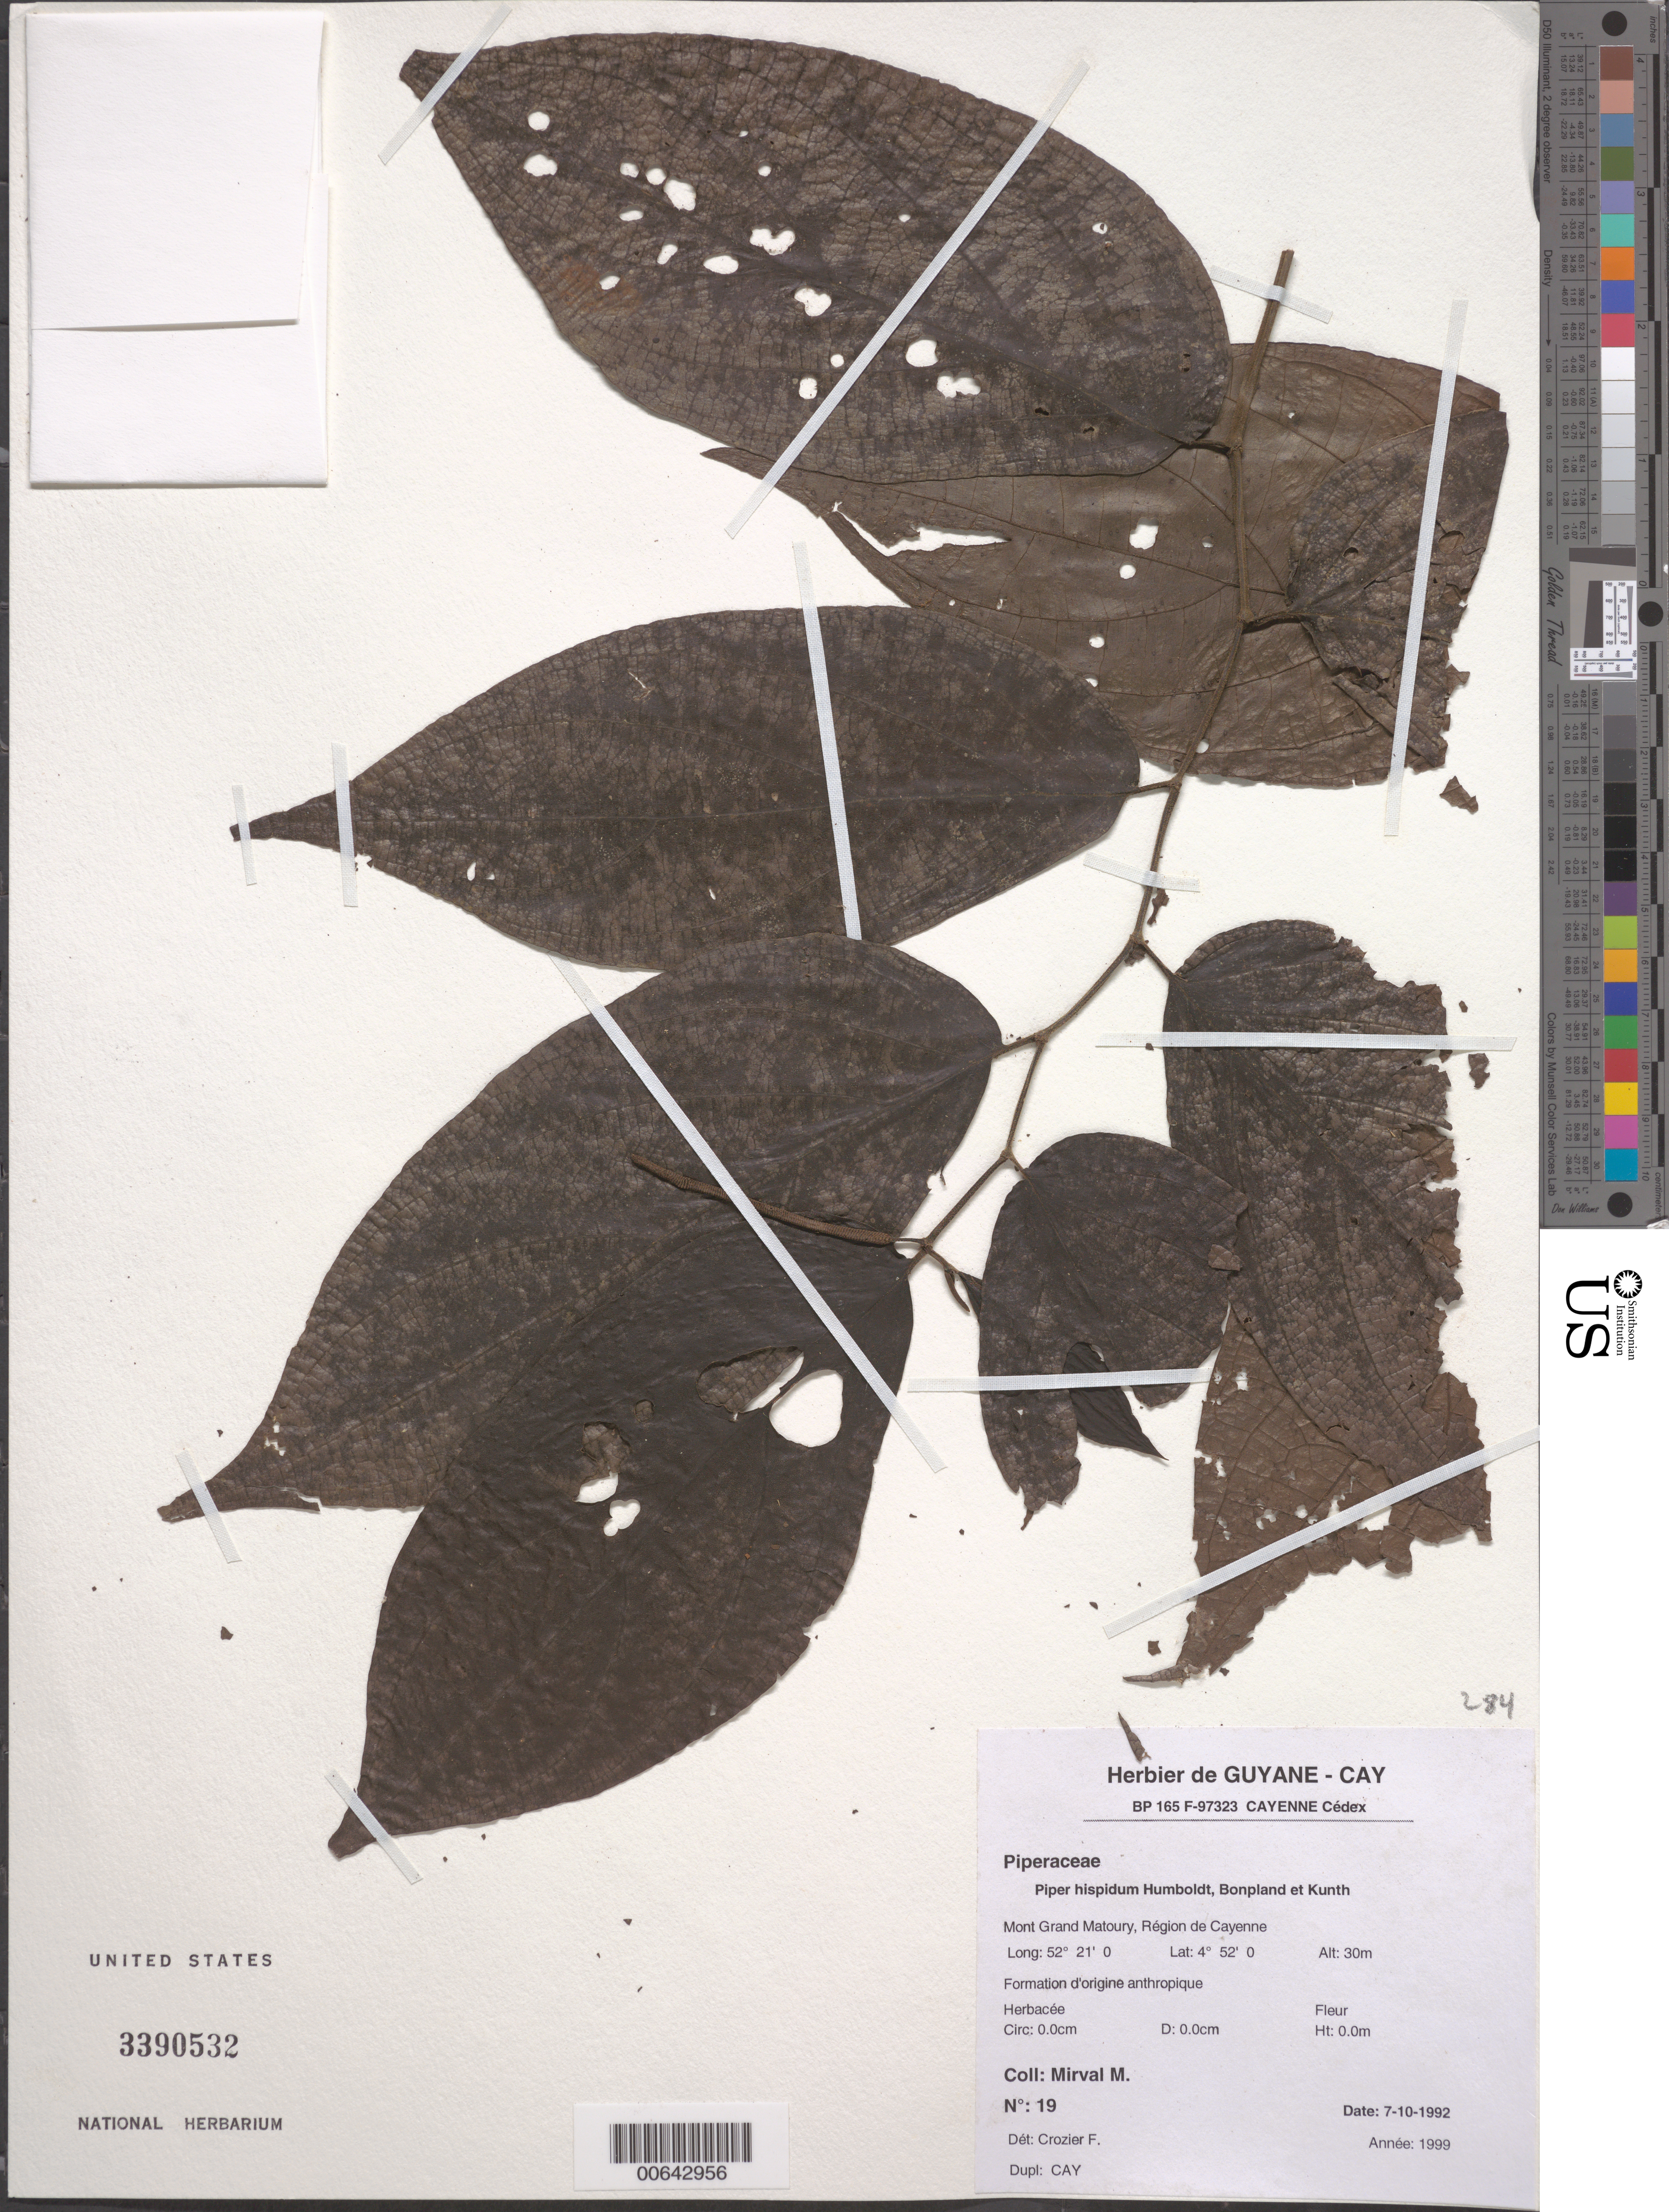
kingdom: Plantae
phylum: Tracheophyta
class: Magnoliopsida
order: Piperales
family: Piperaceae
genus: Piper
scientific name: Piper hispidum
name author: Sw.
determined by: Crozier, F.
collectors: M. Mirval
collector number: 19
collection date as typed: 7-Oct-92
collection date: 1992-10-07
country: French Guiana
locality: Mont Grand Matoury, Région de Cayenne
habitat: Anthropic formation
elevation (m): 30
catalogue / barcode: US 3390532